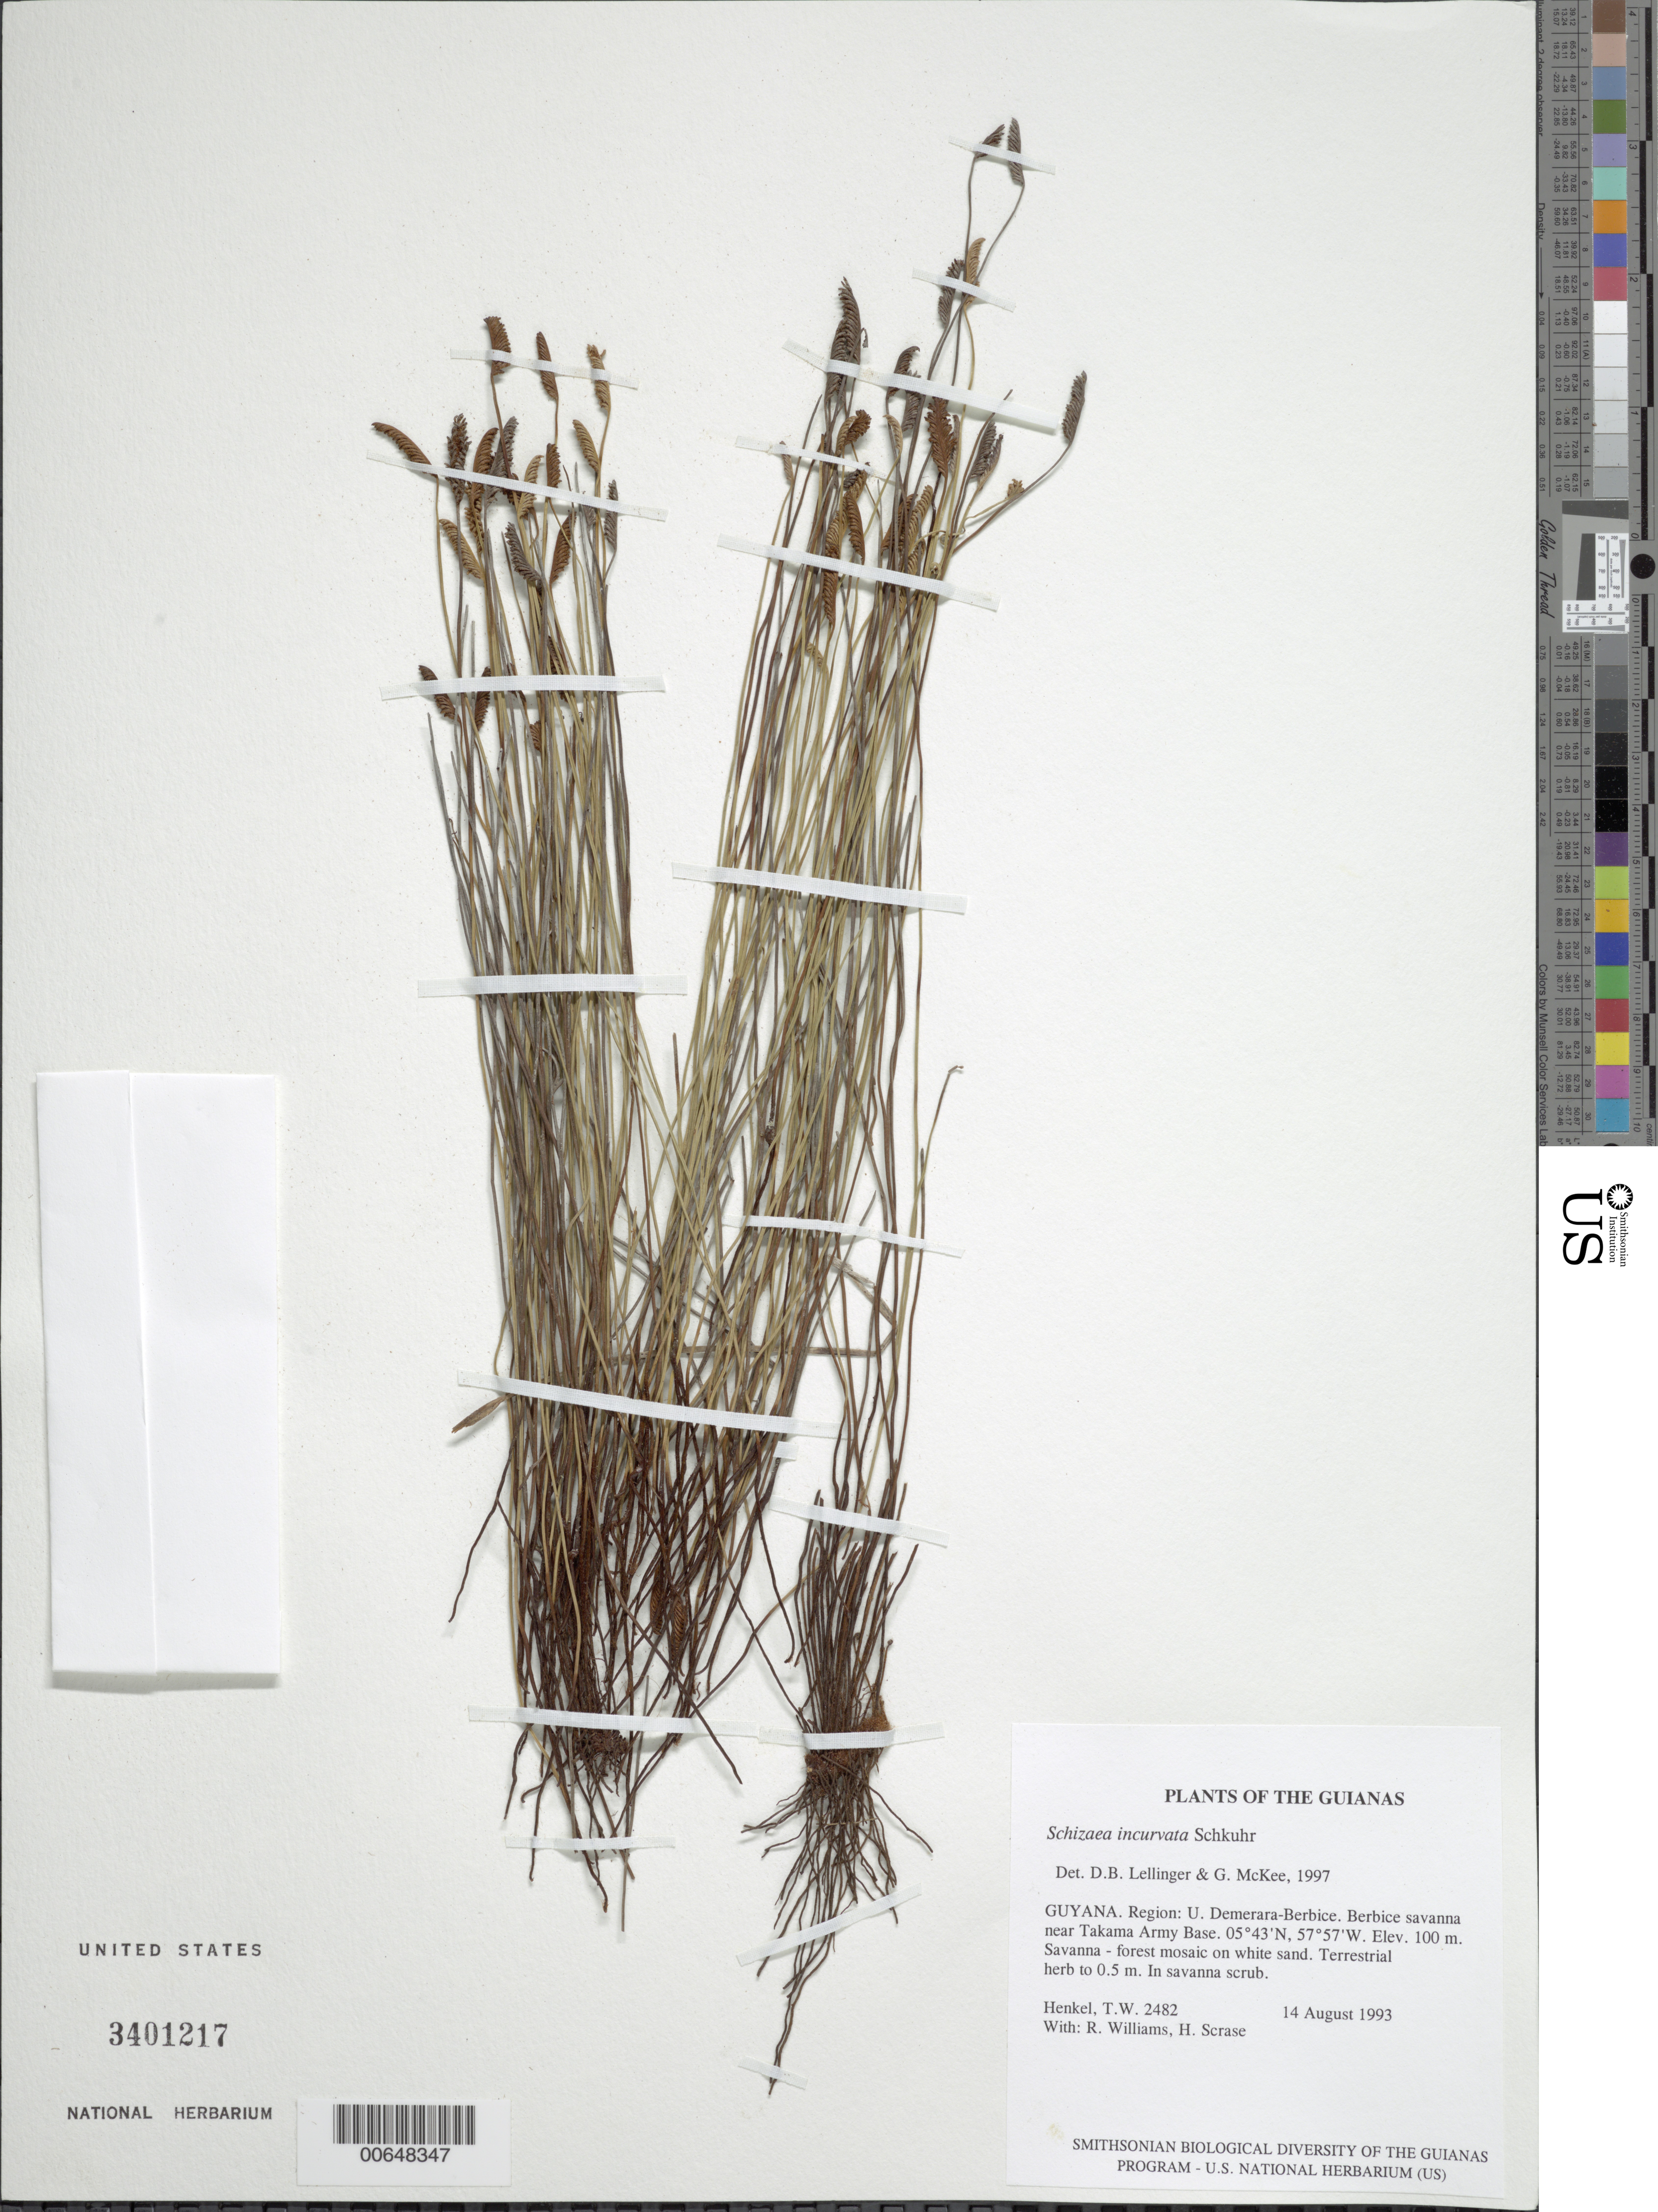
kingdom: Plantae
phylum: Tracheophyta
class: Polypodiopsida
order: Schizaeales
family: Schizaeaceae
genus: Schizaea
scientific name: Schizaea incurvata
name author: Schkuhr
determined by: Lellinger, D. B.; McKee, G. S.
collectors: T. Henkel, R. Williams & H. Scrase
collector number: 2482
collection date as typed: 14 August 1993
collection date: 1993-08-14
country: Guyana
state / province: U. Demerara-Berbice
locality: Berbice savanna near Takama Army Base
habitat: Savanna - forest mosaic on white sand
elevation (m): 100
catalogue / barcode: US 3401217